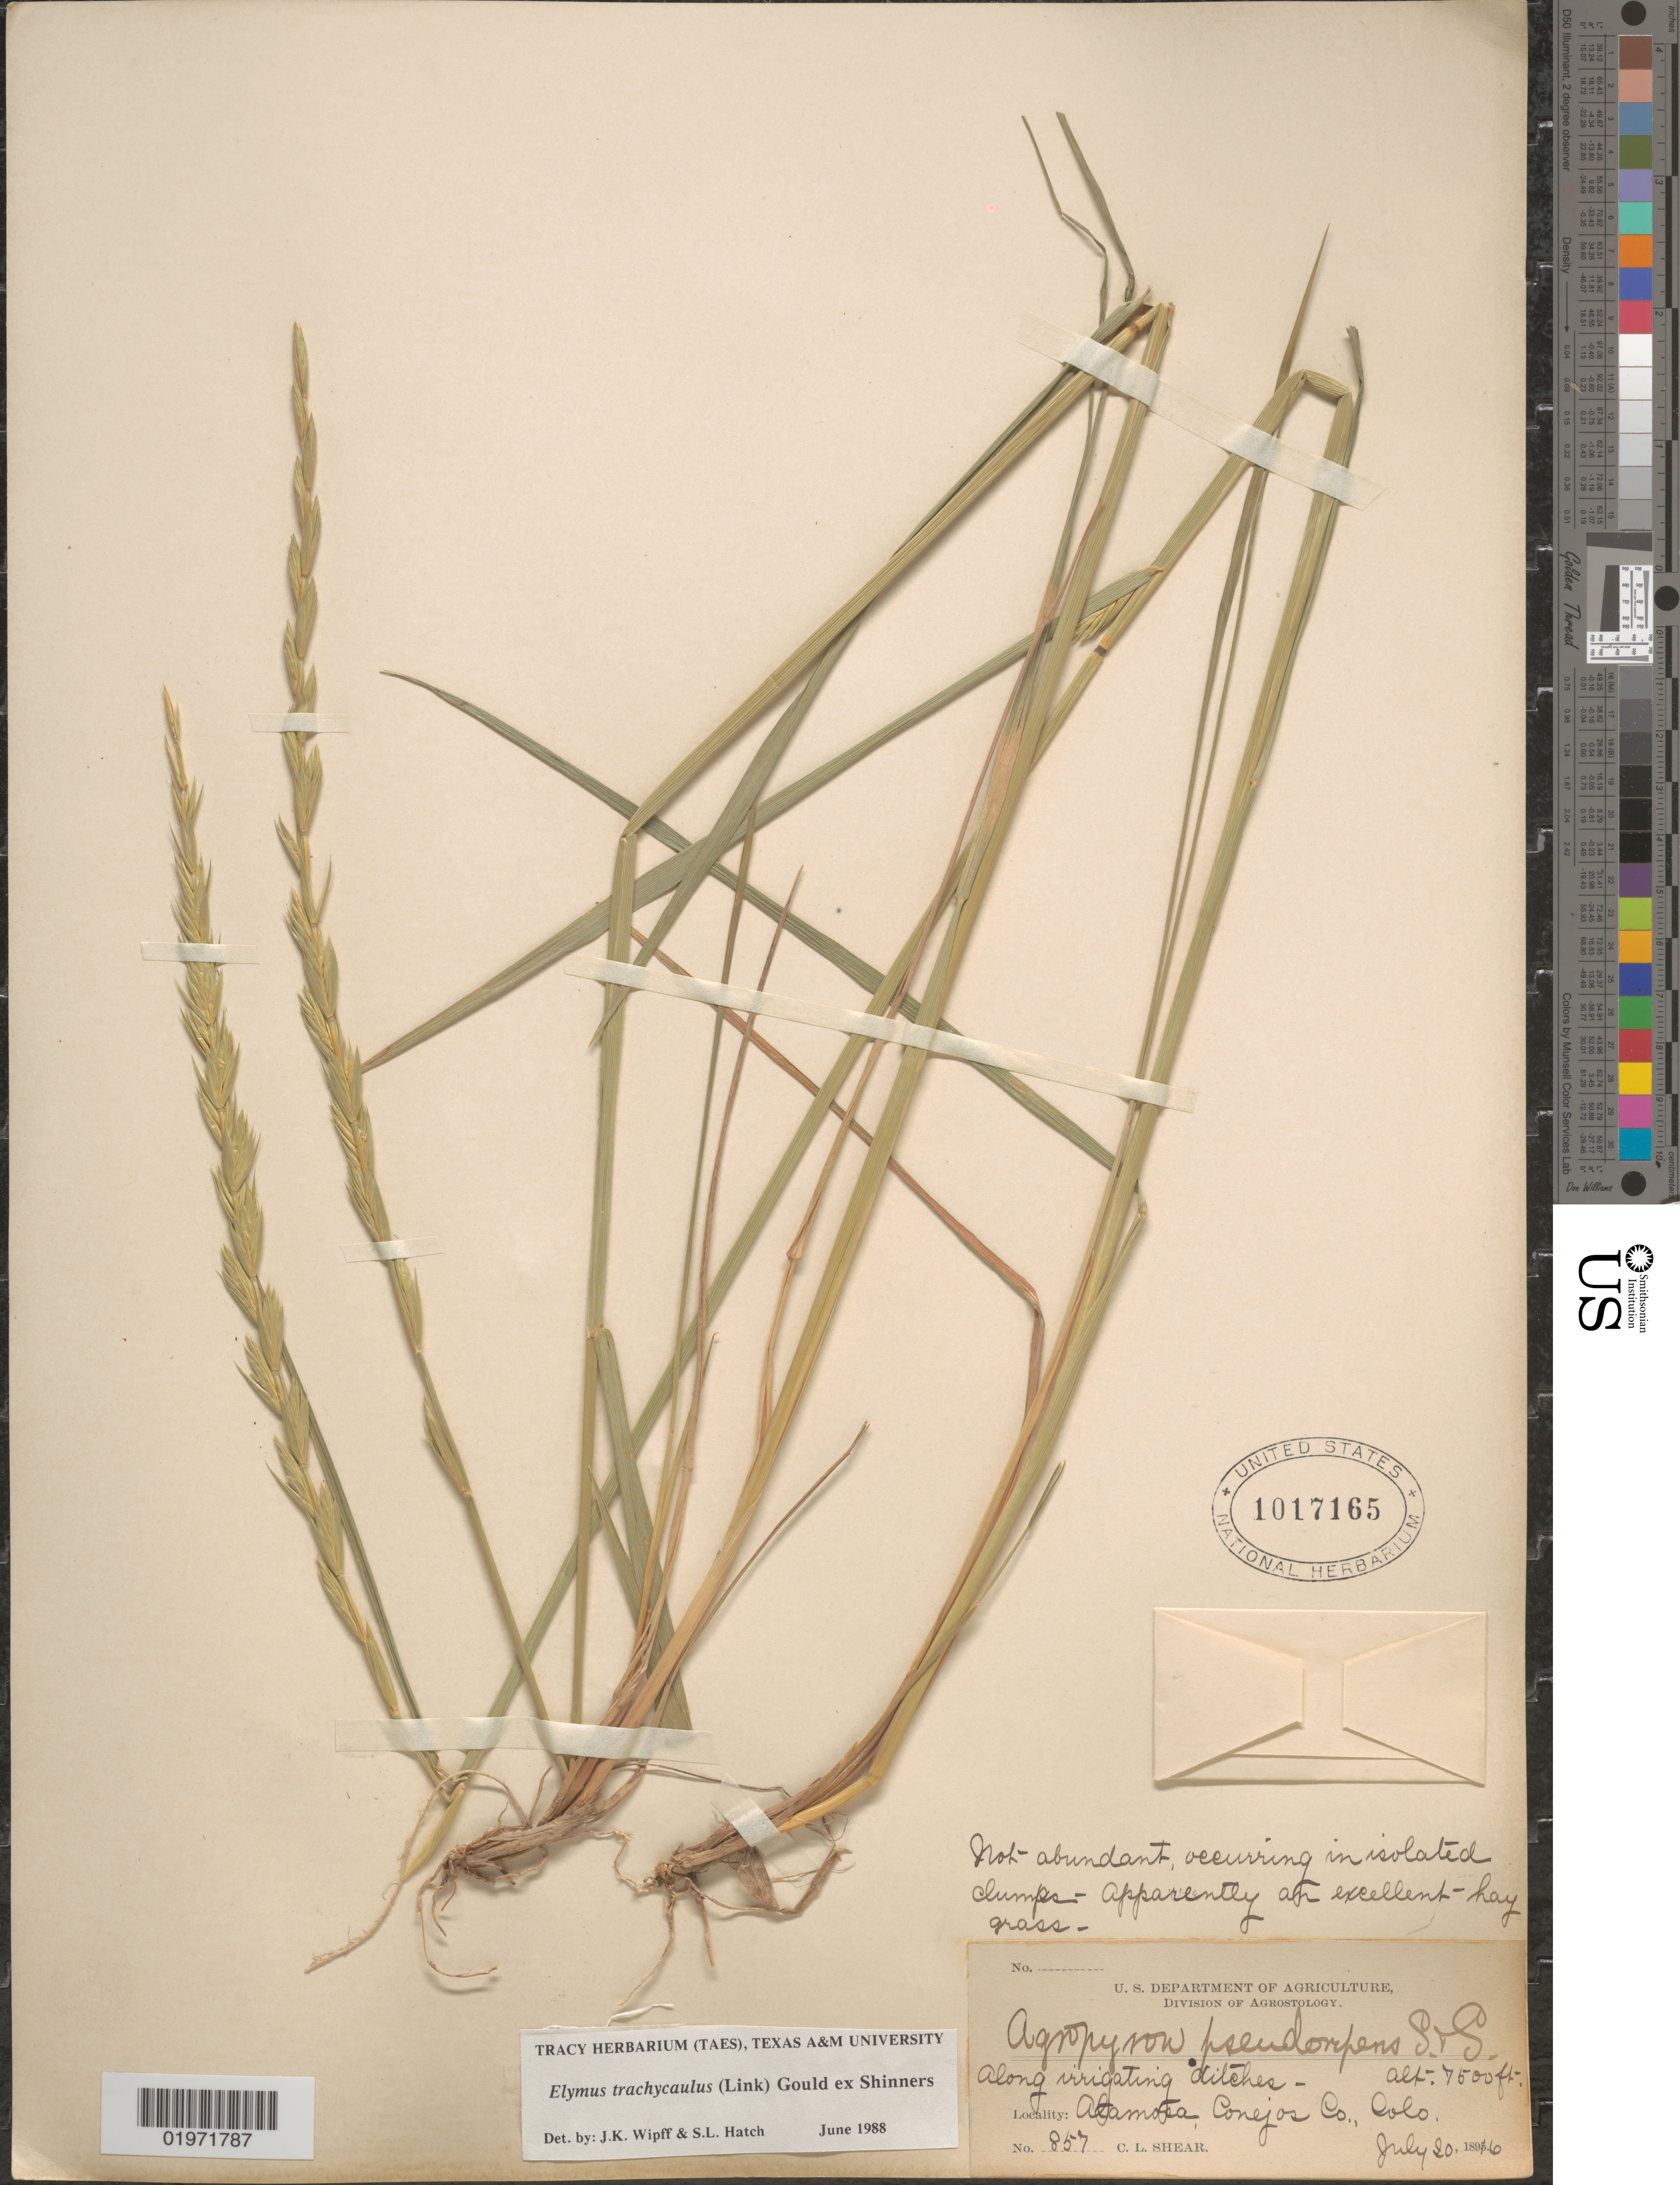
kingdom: Plantae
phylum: Tracheophyta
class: Liliopsida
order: Poales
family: Poaceae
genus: Elymus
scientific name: Elymus trachycaulus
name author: (Link) Gould ex Shinners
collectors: C. L. Shear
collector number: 857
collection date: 1896-07-20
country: United States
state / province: Colorado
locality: Along irrigating ditches, Alamosa, Conejos Co.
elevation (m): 2286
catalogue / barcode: US 1017165